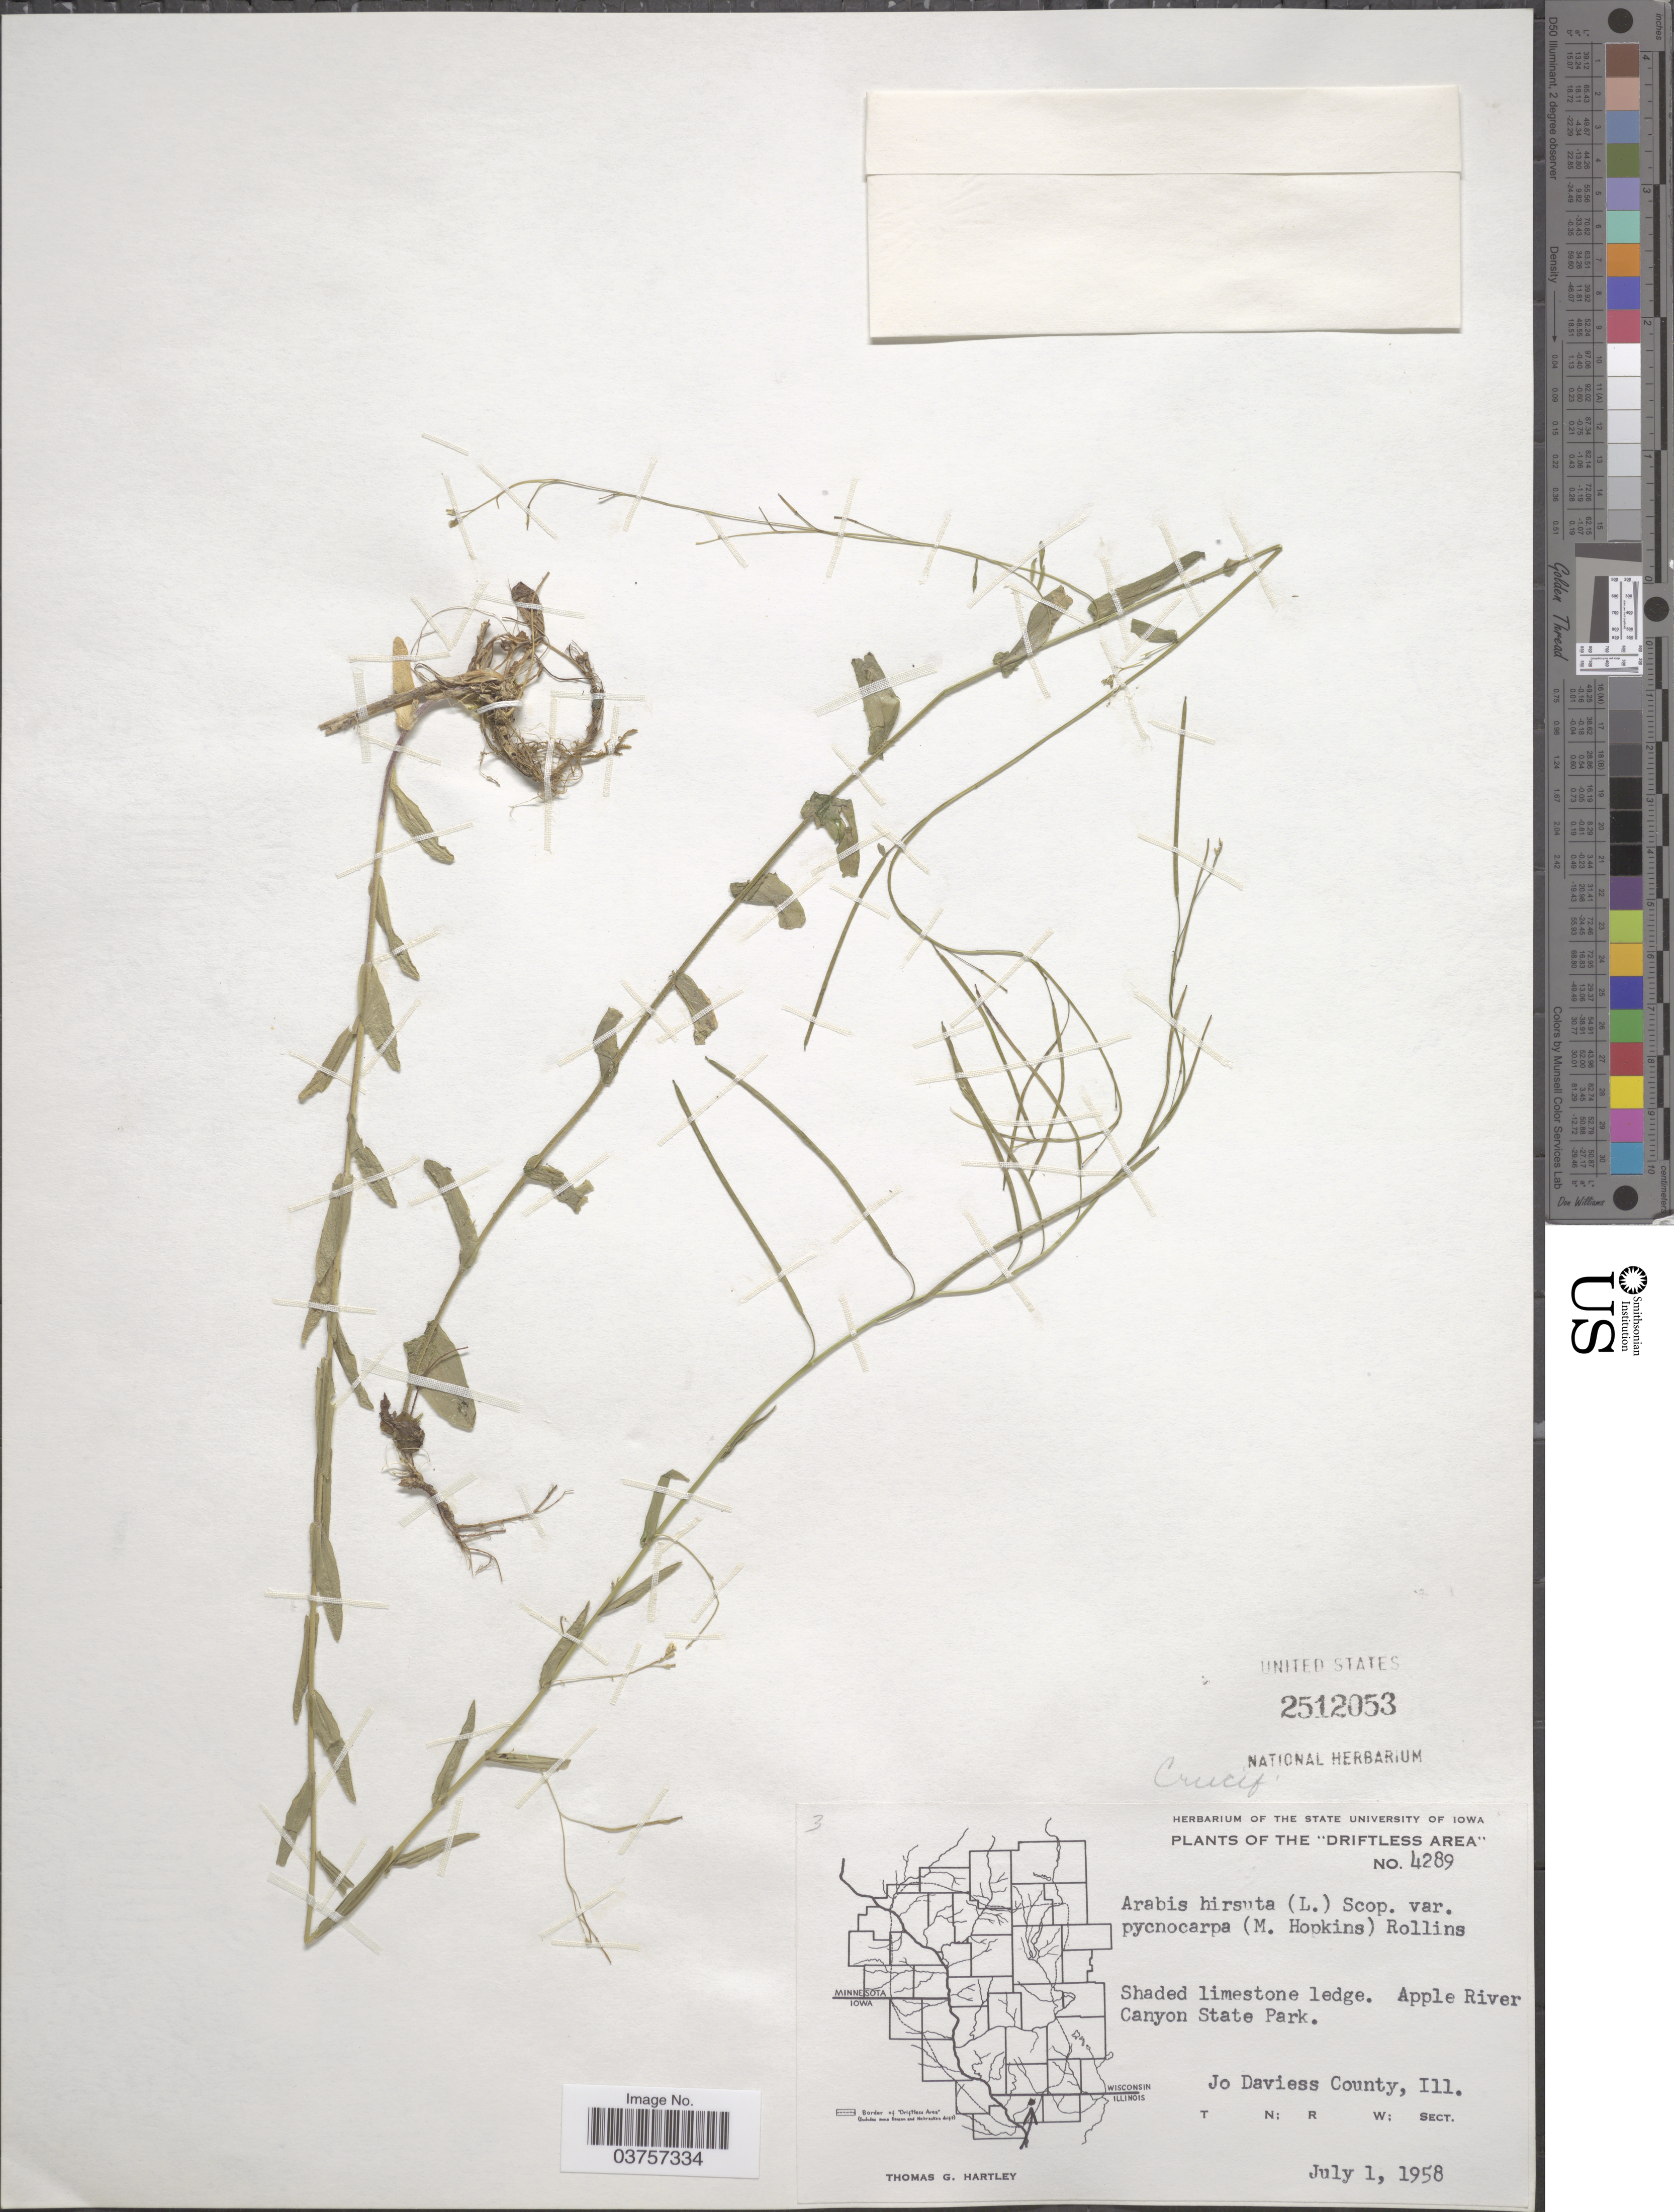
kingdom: Plantae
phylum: Tracheophyta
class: Magnoliopsida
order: Brassicales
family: Brassicaceae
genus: Arabis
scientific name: Arabis hirsuta var. pycnocarpa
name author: M. Hopkins & Rollins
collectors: T. G. Hartley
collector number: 4289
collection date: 1958-07-01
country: United States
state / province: Illinois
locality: Driftless Area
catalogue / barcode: US 2512053